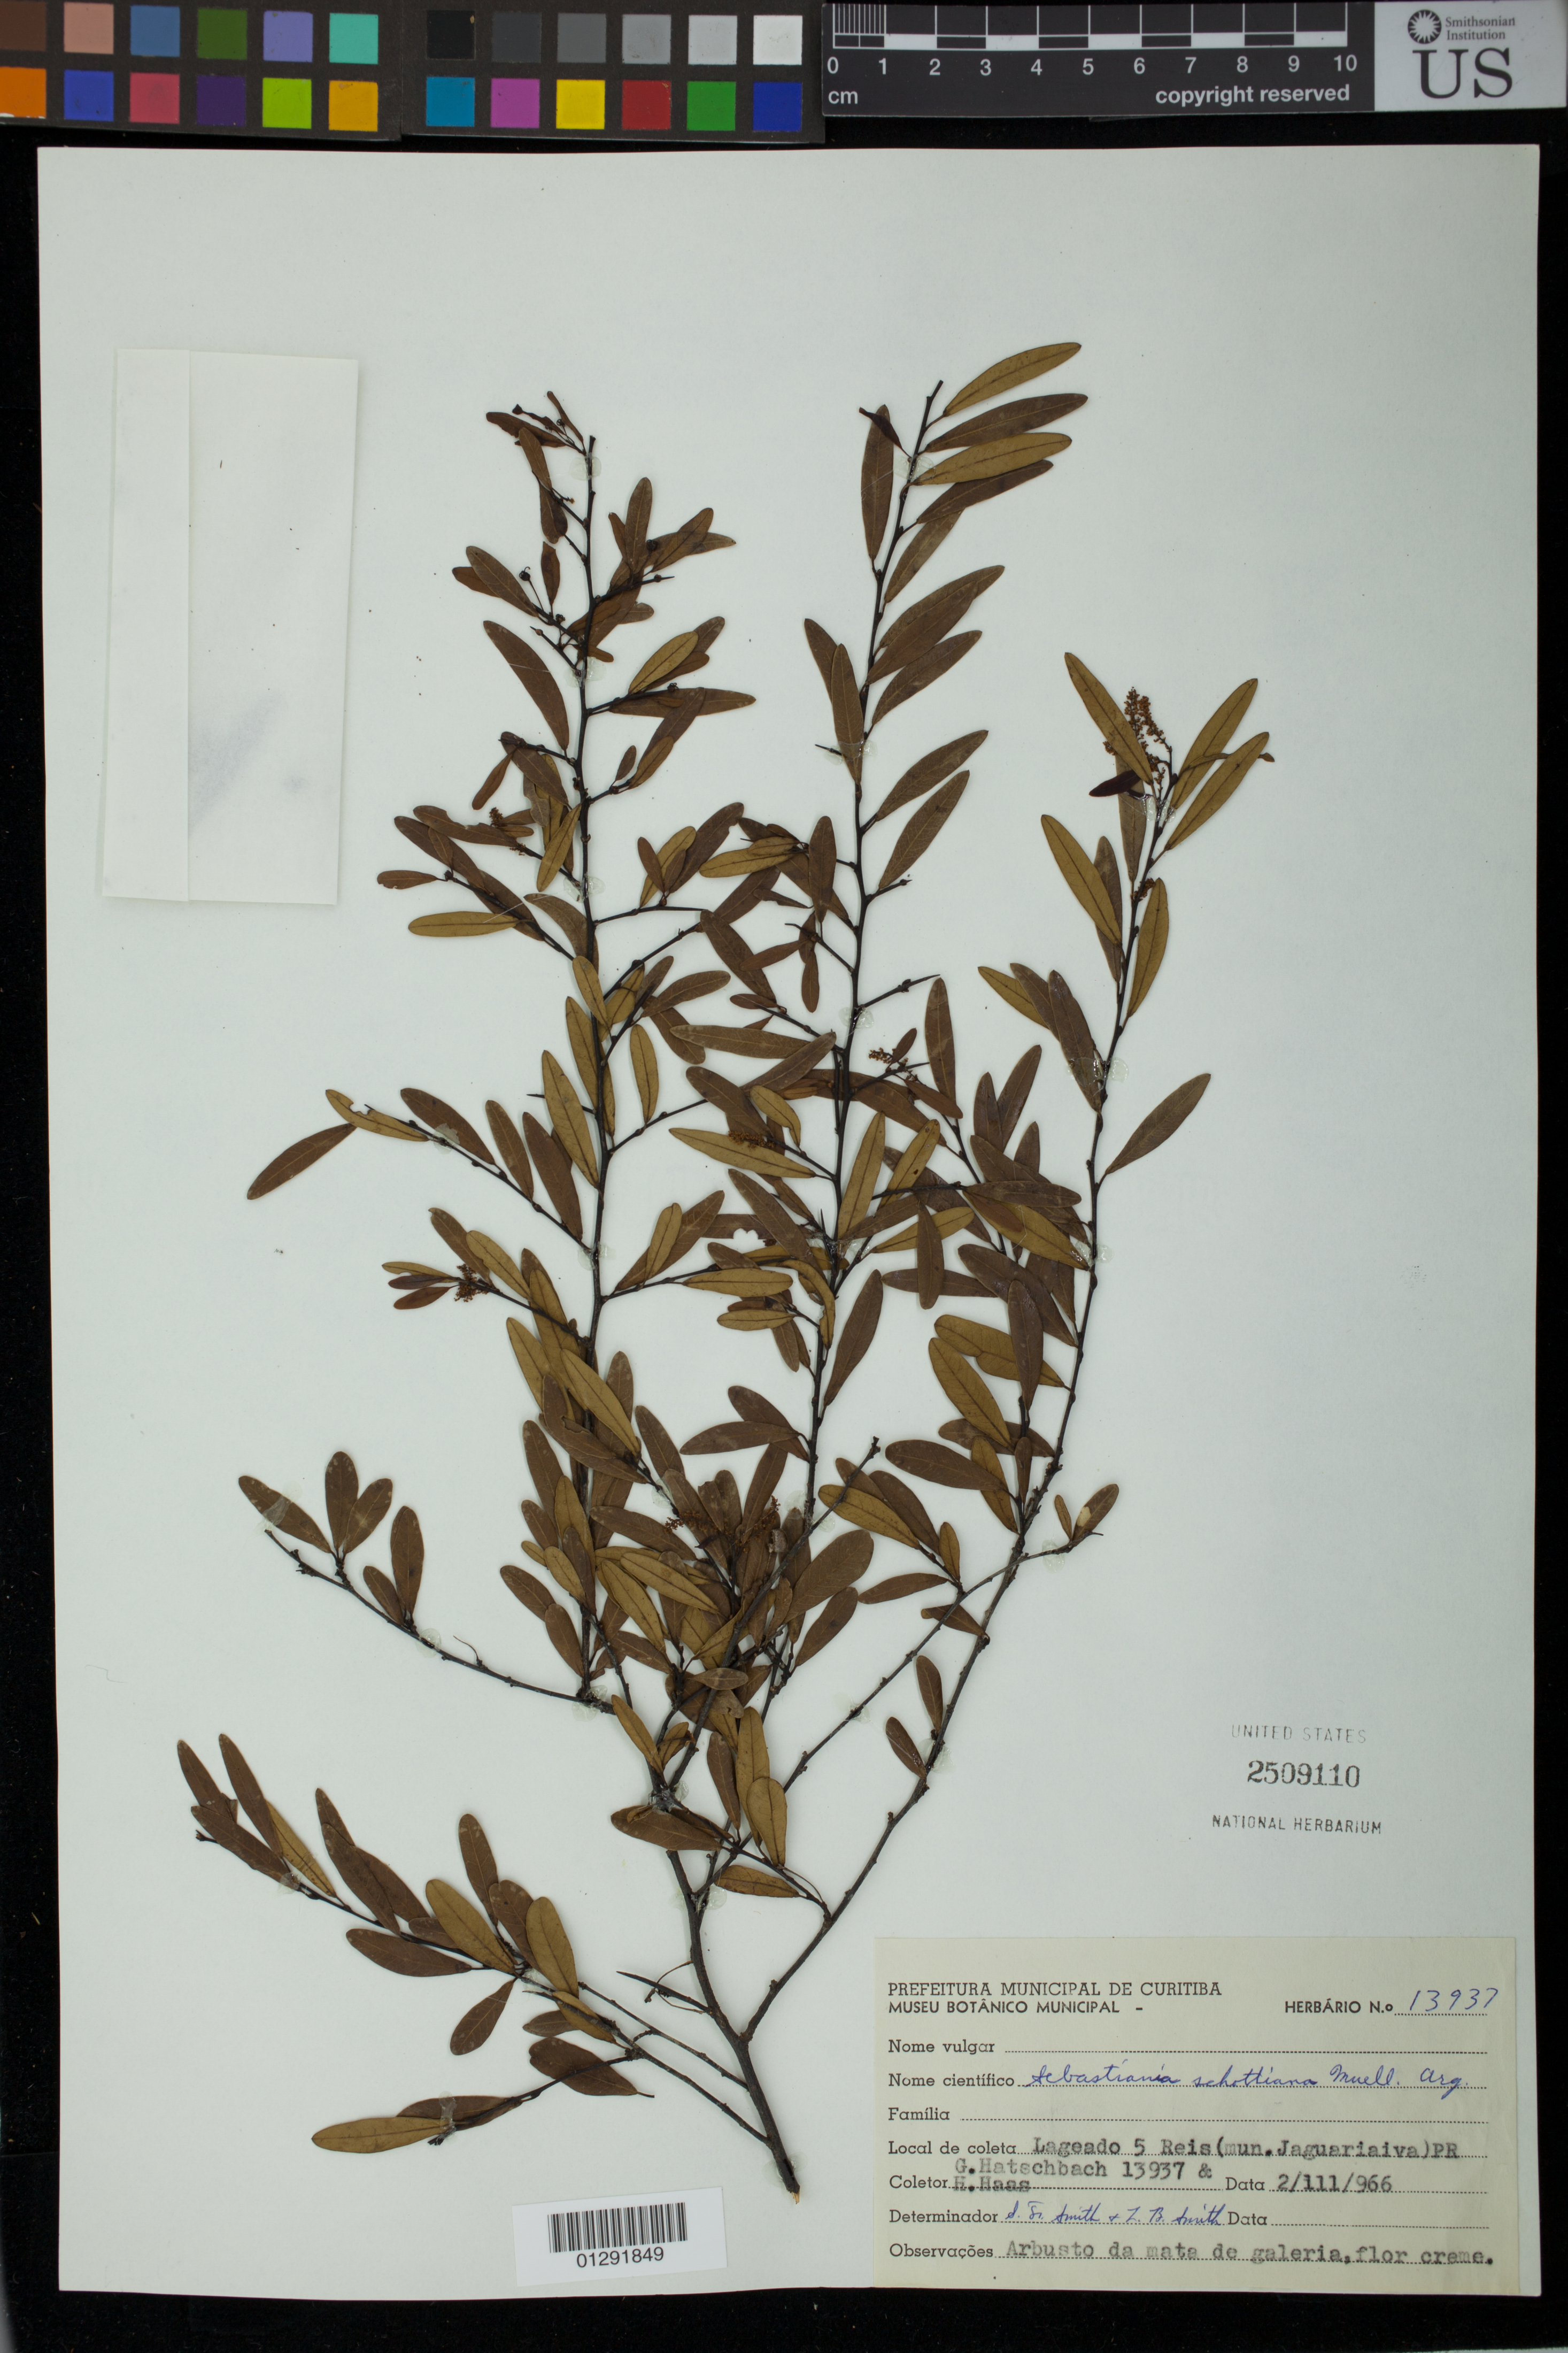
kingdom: Plantae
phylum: Tracheophyta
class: Magnoliopsida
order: Malpighiales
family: Euphorbiaceae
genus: Sebastiania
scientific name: Sebastiania schottiana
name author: (Müll. Arg.) Müll. Arg.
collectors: G. Hatschbach & H. Haas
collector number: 13937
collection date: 1966-03-02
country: Brazil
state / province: Paraná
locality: Lageado 5 Reis (mun. Jaguariaiva) PR.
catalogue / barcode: US 2509110